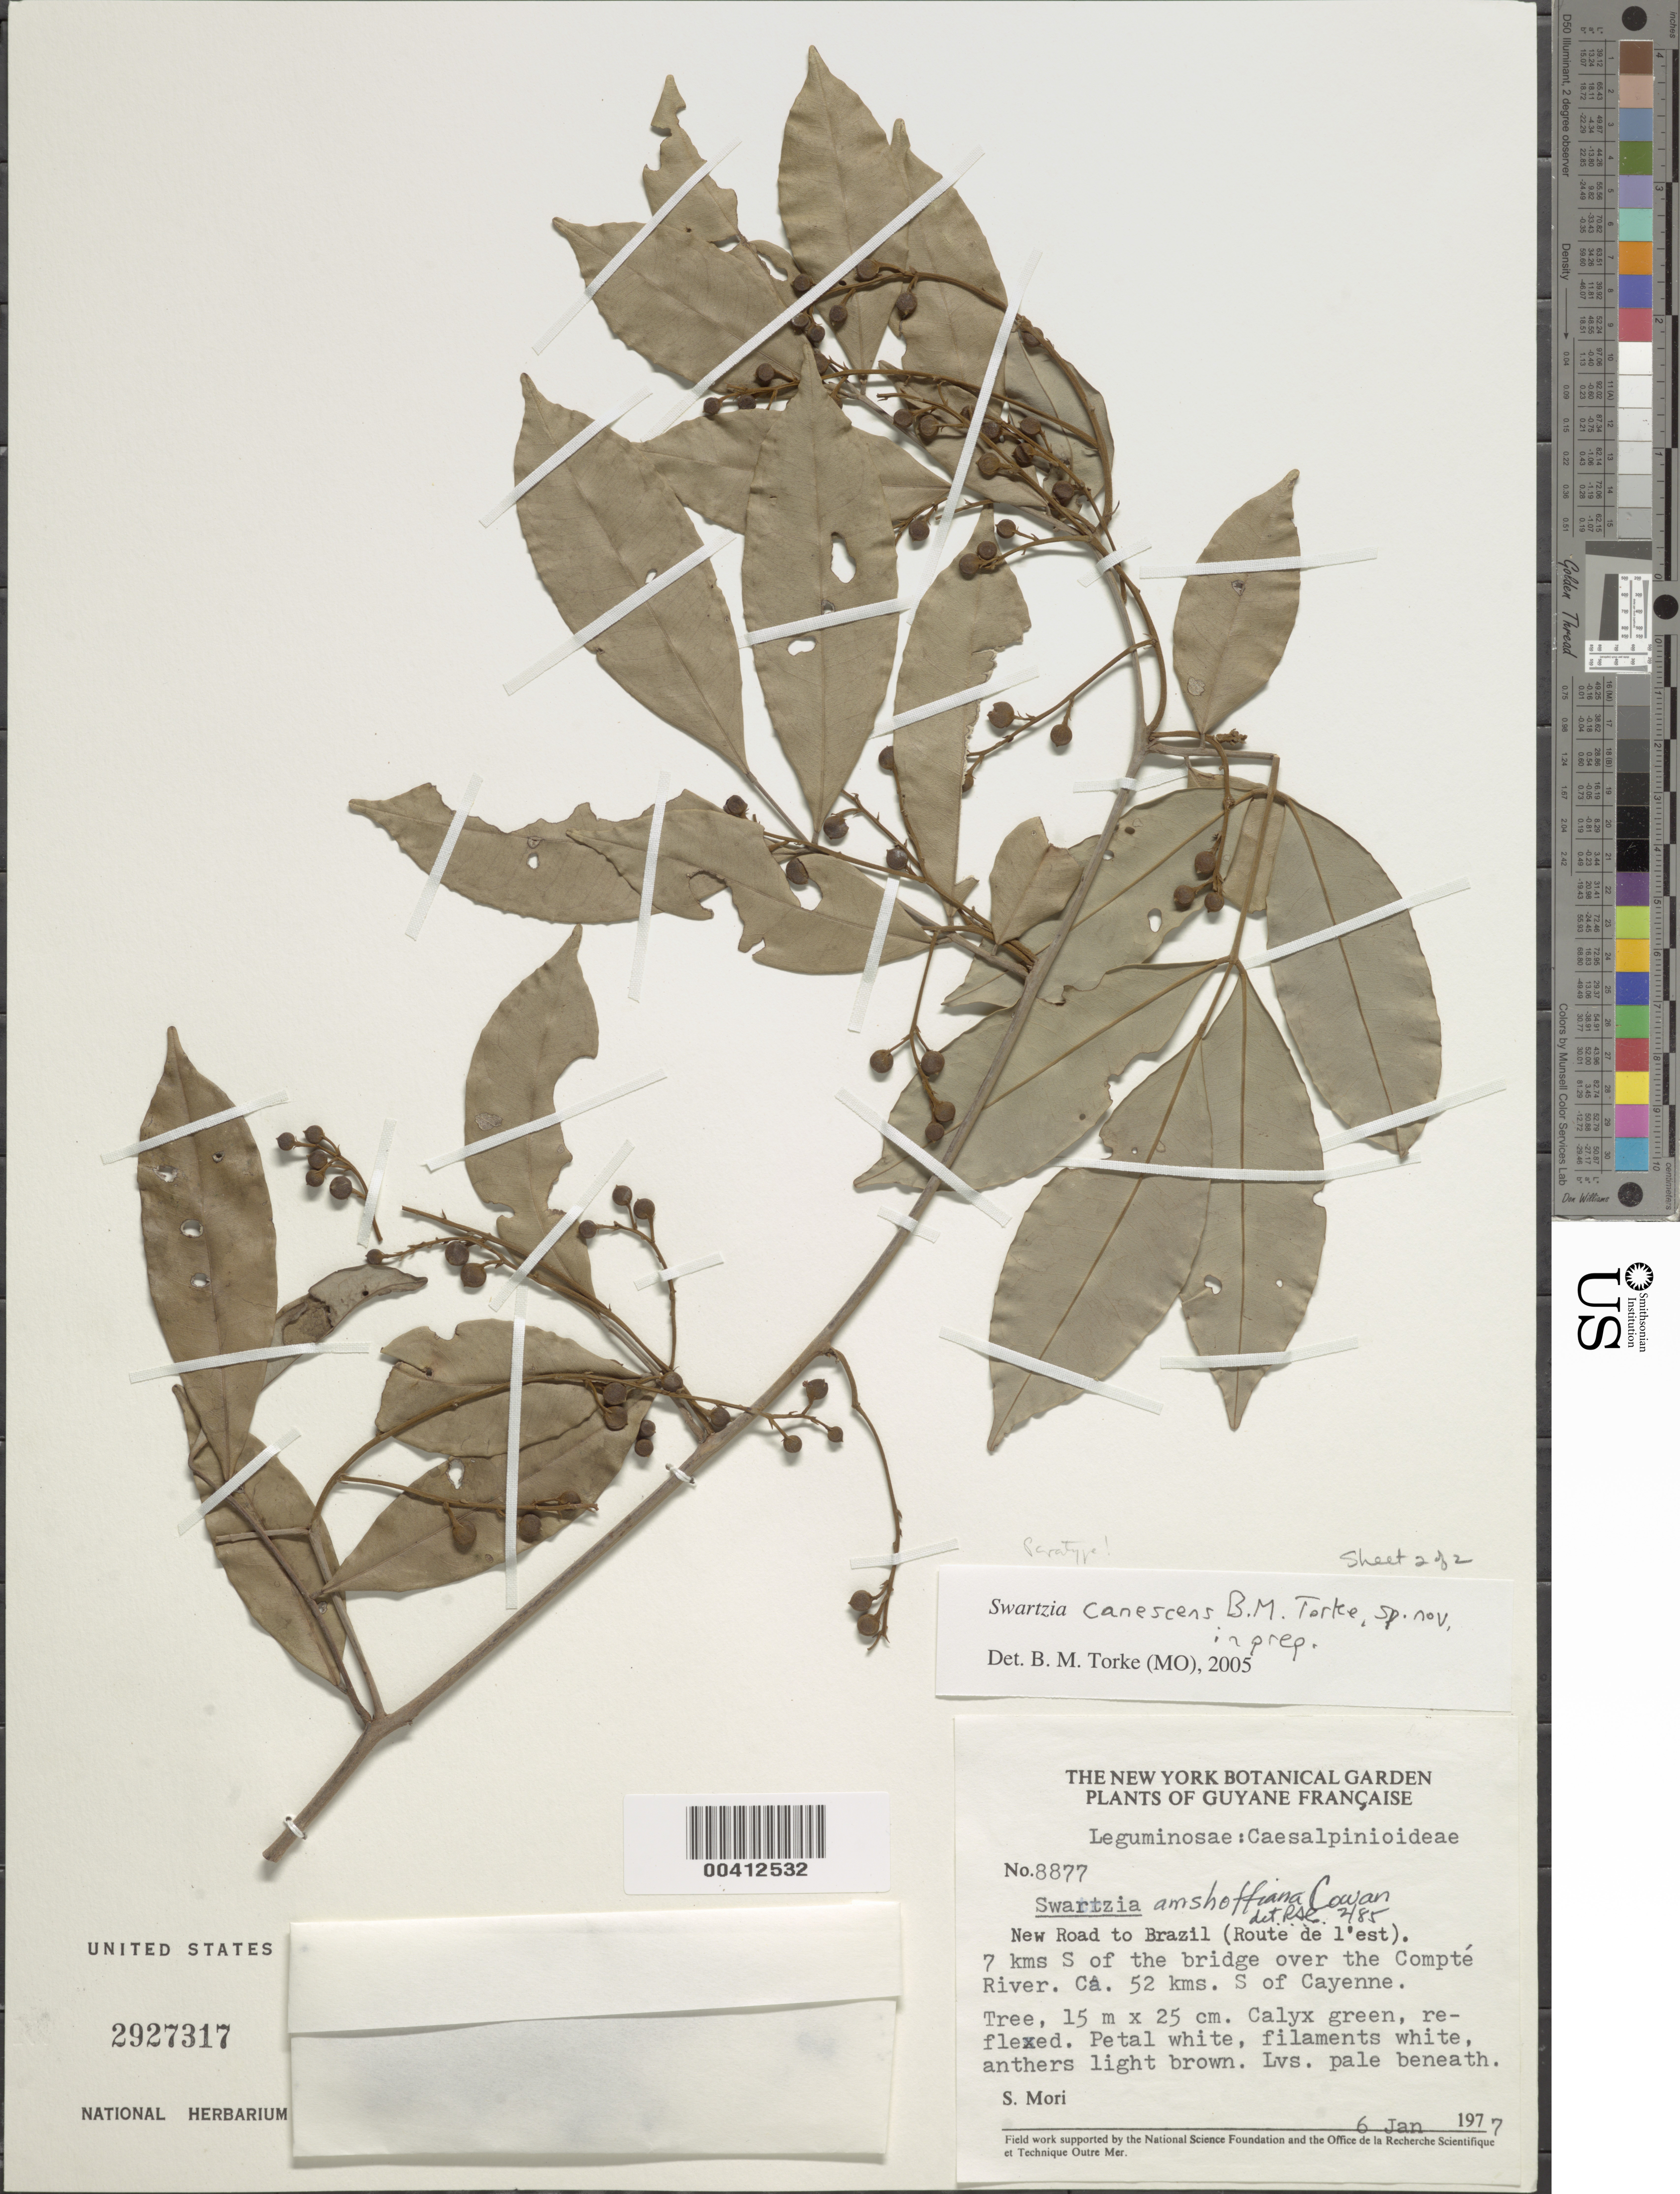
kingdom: Plantae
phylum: Tracheophyta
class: Magnoliopsida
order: Fabales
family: Fabaceae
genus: Swartzia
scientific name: Swartzia canescens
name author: Torke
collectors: S. Mori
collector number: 8877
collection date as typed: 06 Jan 1977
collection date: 1977-01-06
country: French Guiana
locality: Compte river, 7 kms s of the bridge on the new road to brazil. ca. 52 kms s of cayenne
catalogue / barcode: US 2927317